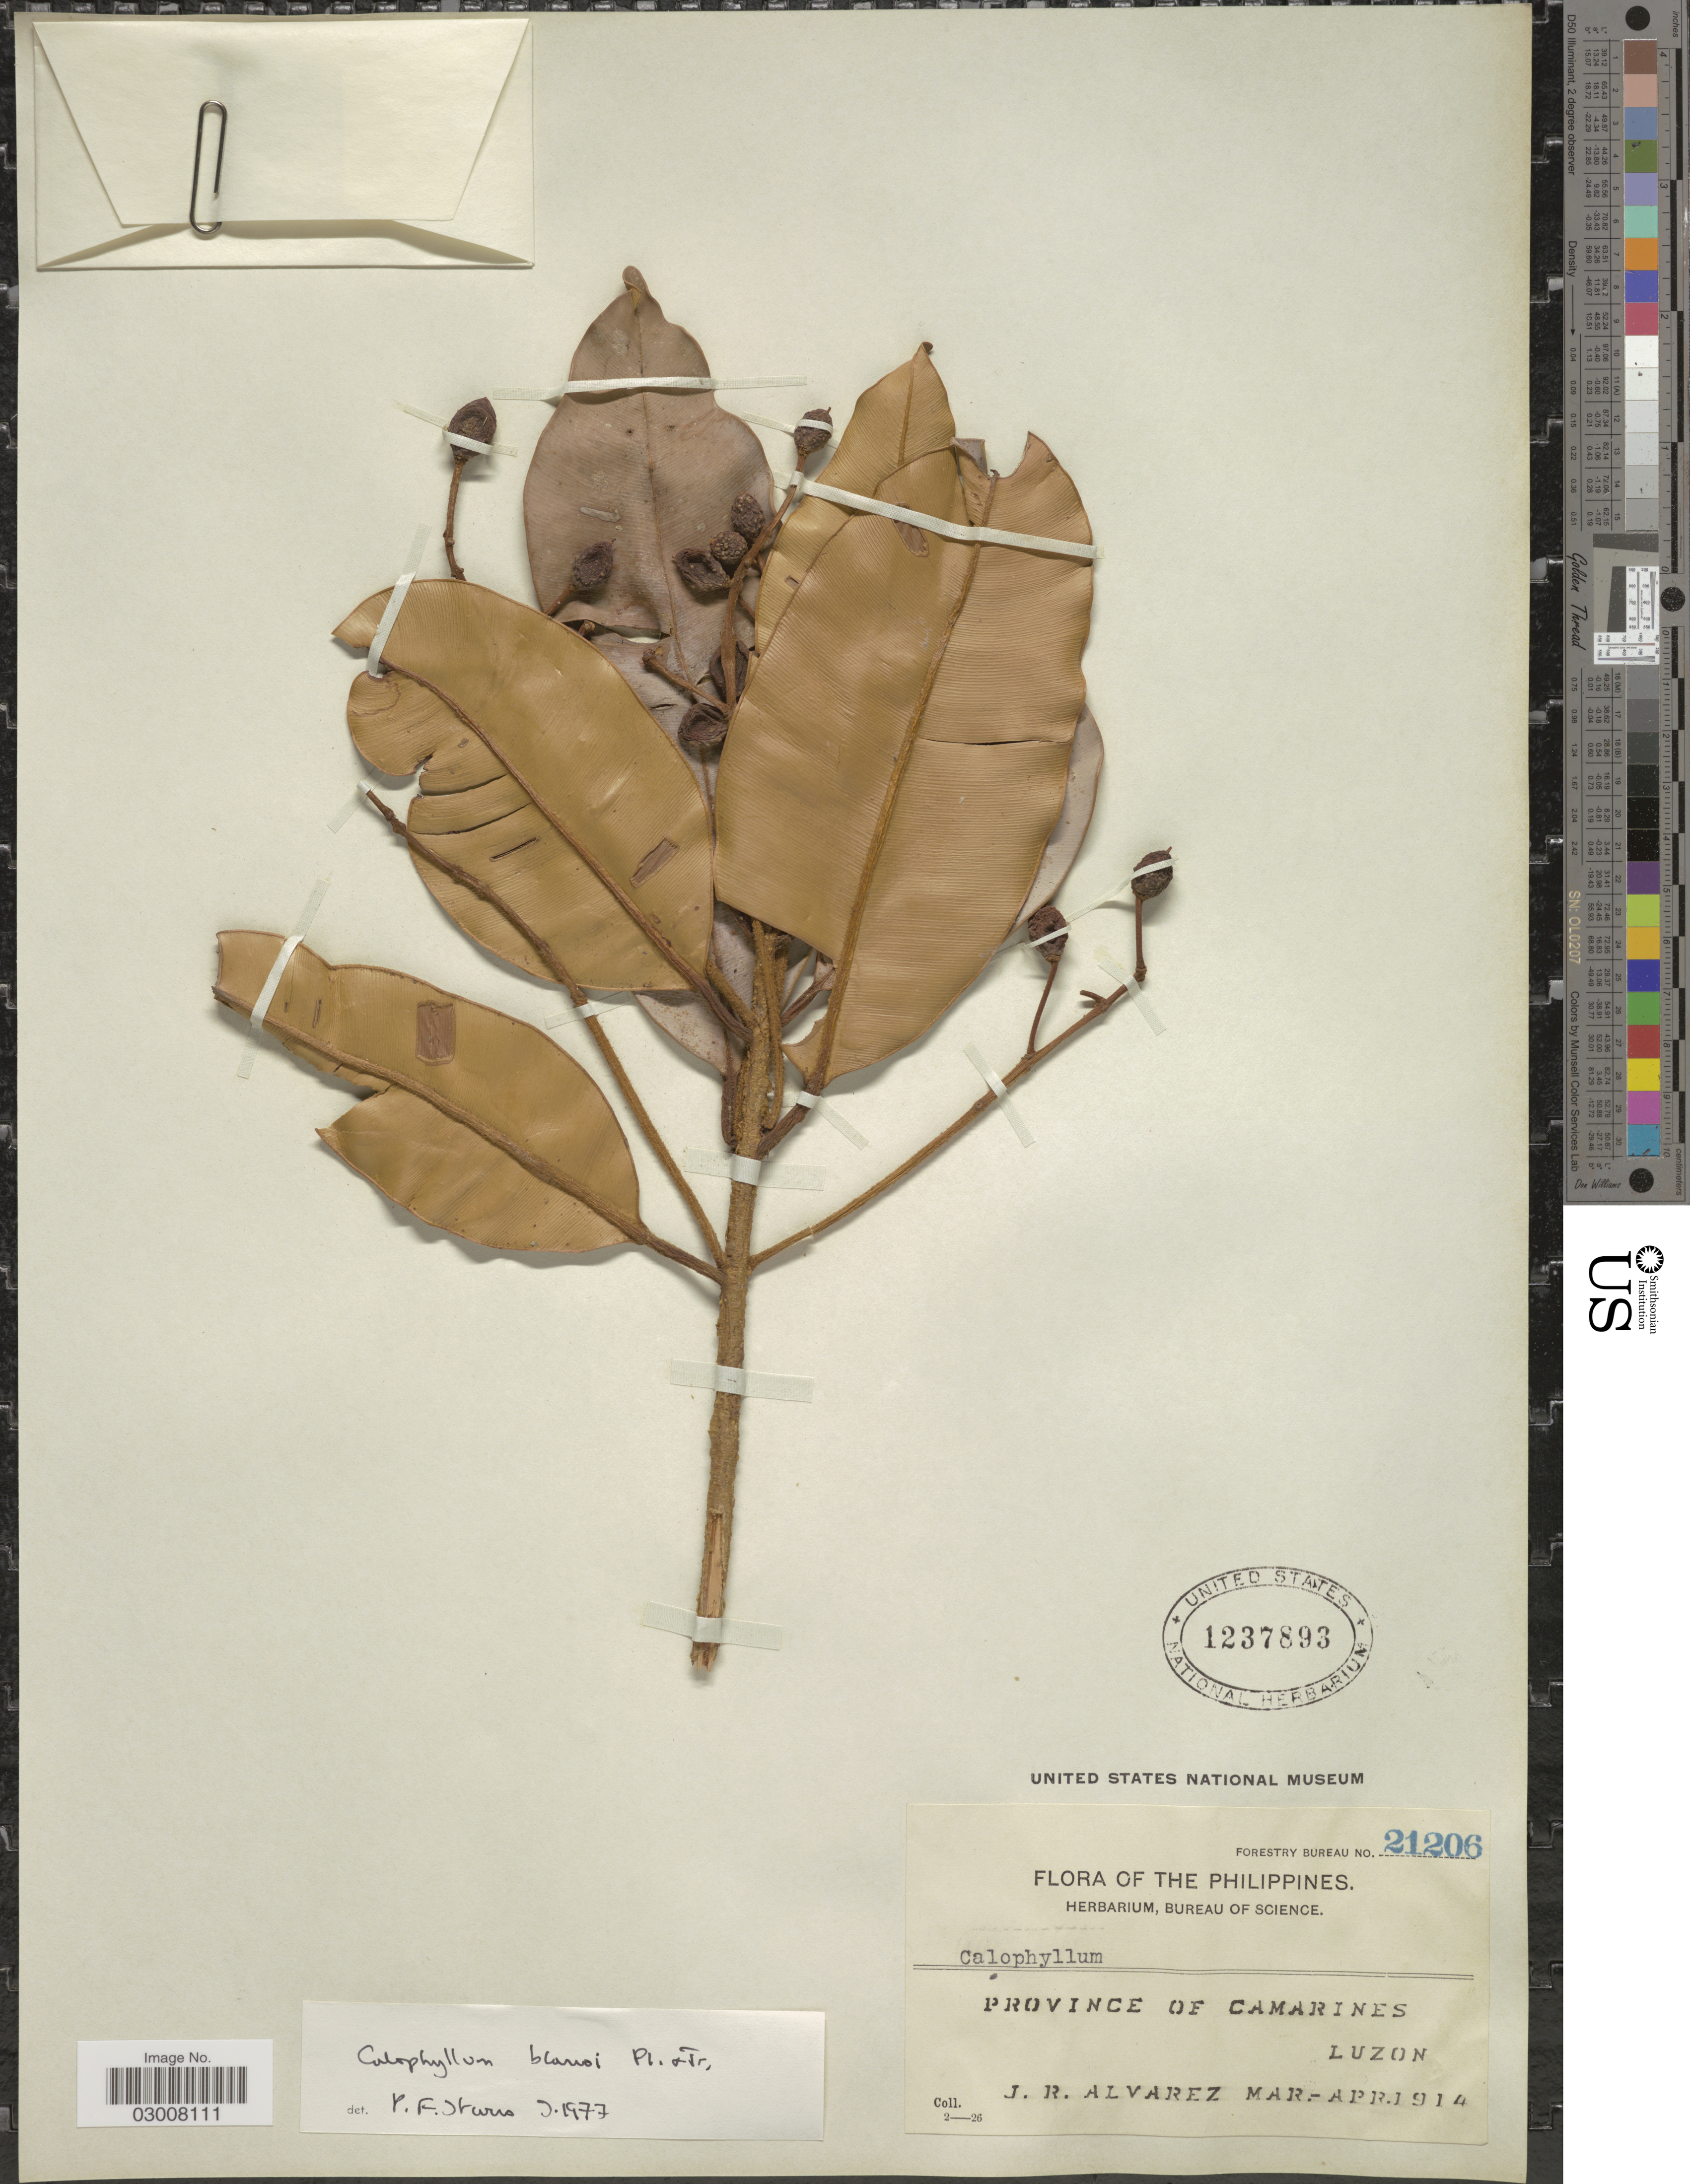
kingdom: Plantae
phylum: Tracheophyta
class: Magnoliopsida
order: Malpighiales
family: Calophyllaceae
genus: Calophyllum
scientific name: Calophyllum blancoi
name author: Planch. & Triana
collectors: J. Alvarez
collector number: Forestry Bureau 21206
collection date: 1914-03/1914-04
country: Philippines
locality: Province of Camarines, Luzon.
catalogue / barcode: US 1237893